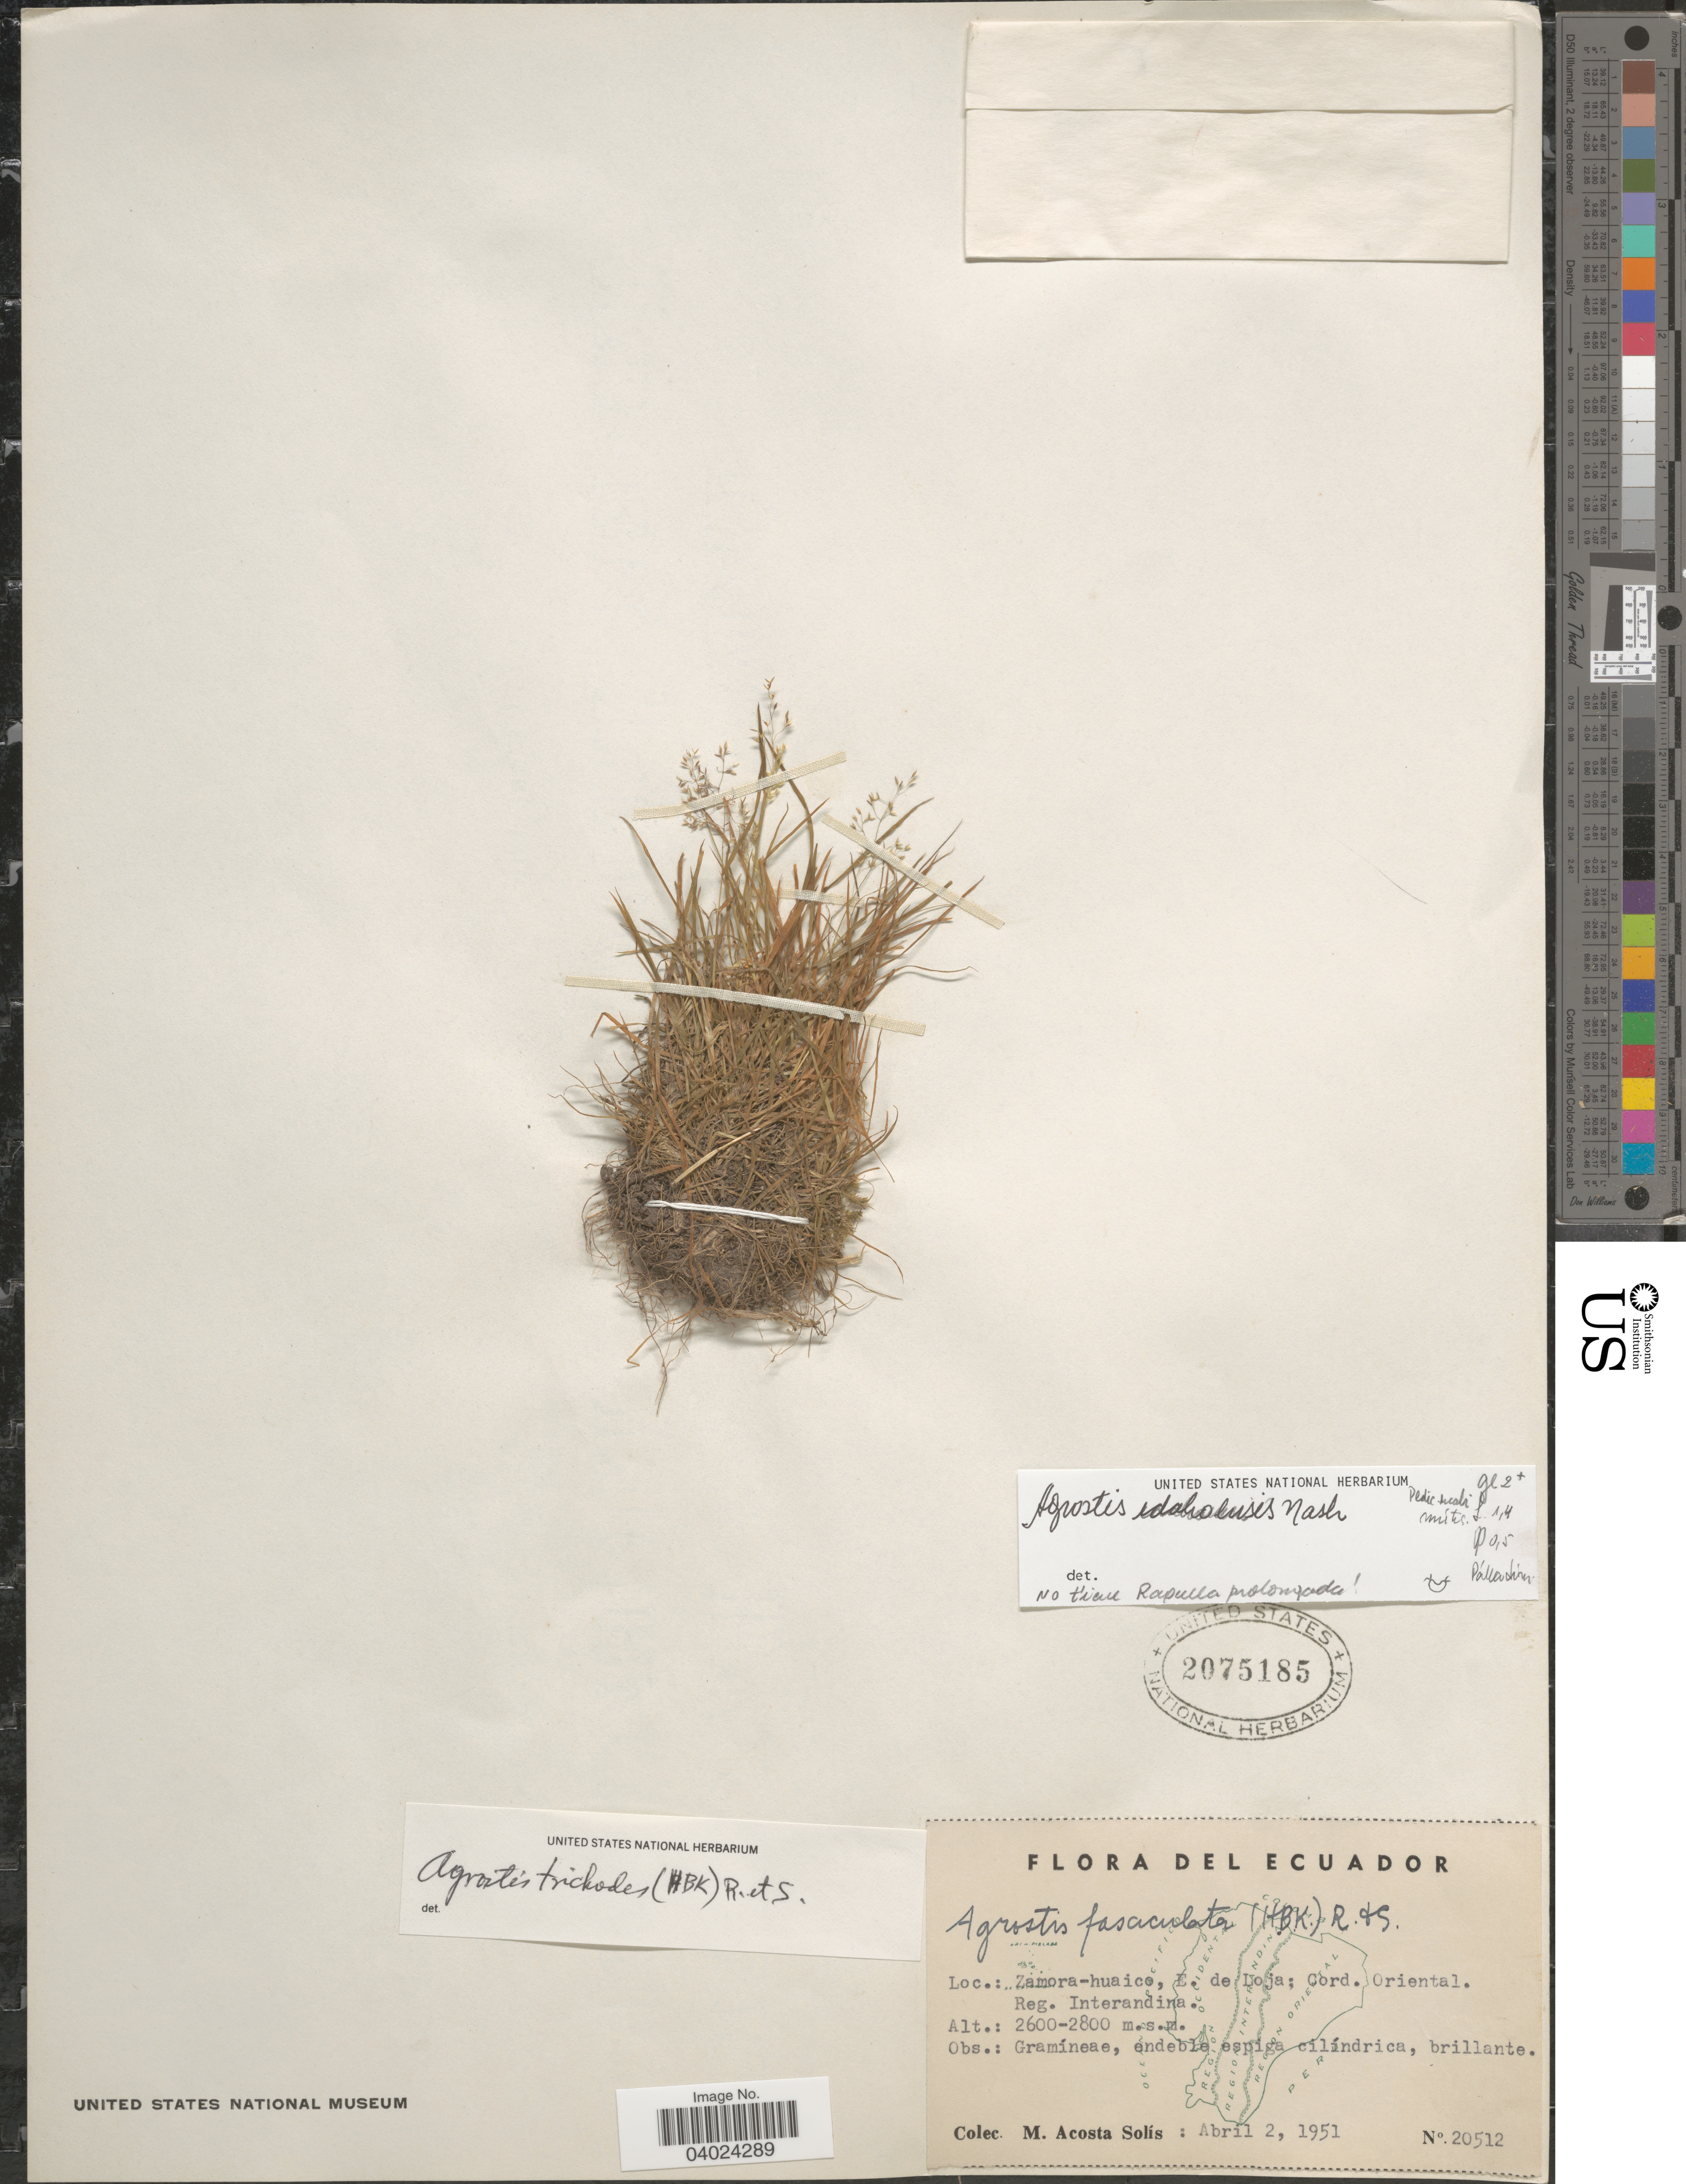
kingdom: Plantae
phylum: Tracheophyta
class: Liliopsida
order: Poales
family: Poaceae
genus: Agrostis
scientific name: Agrostis idahoensis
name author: Nash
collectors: M. Acosta Solis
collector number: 20512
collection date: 1951-04-02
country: Ecuador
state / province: Loja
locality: Zamora-huaico, E. de Loja; Cord. Oriental. Reg. Interandina.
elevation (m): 2600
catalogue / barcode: US 2075185